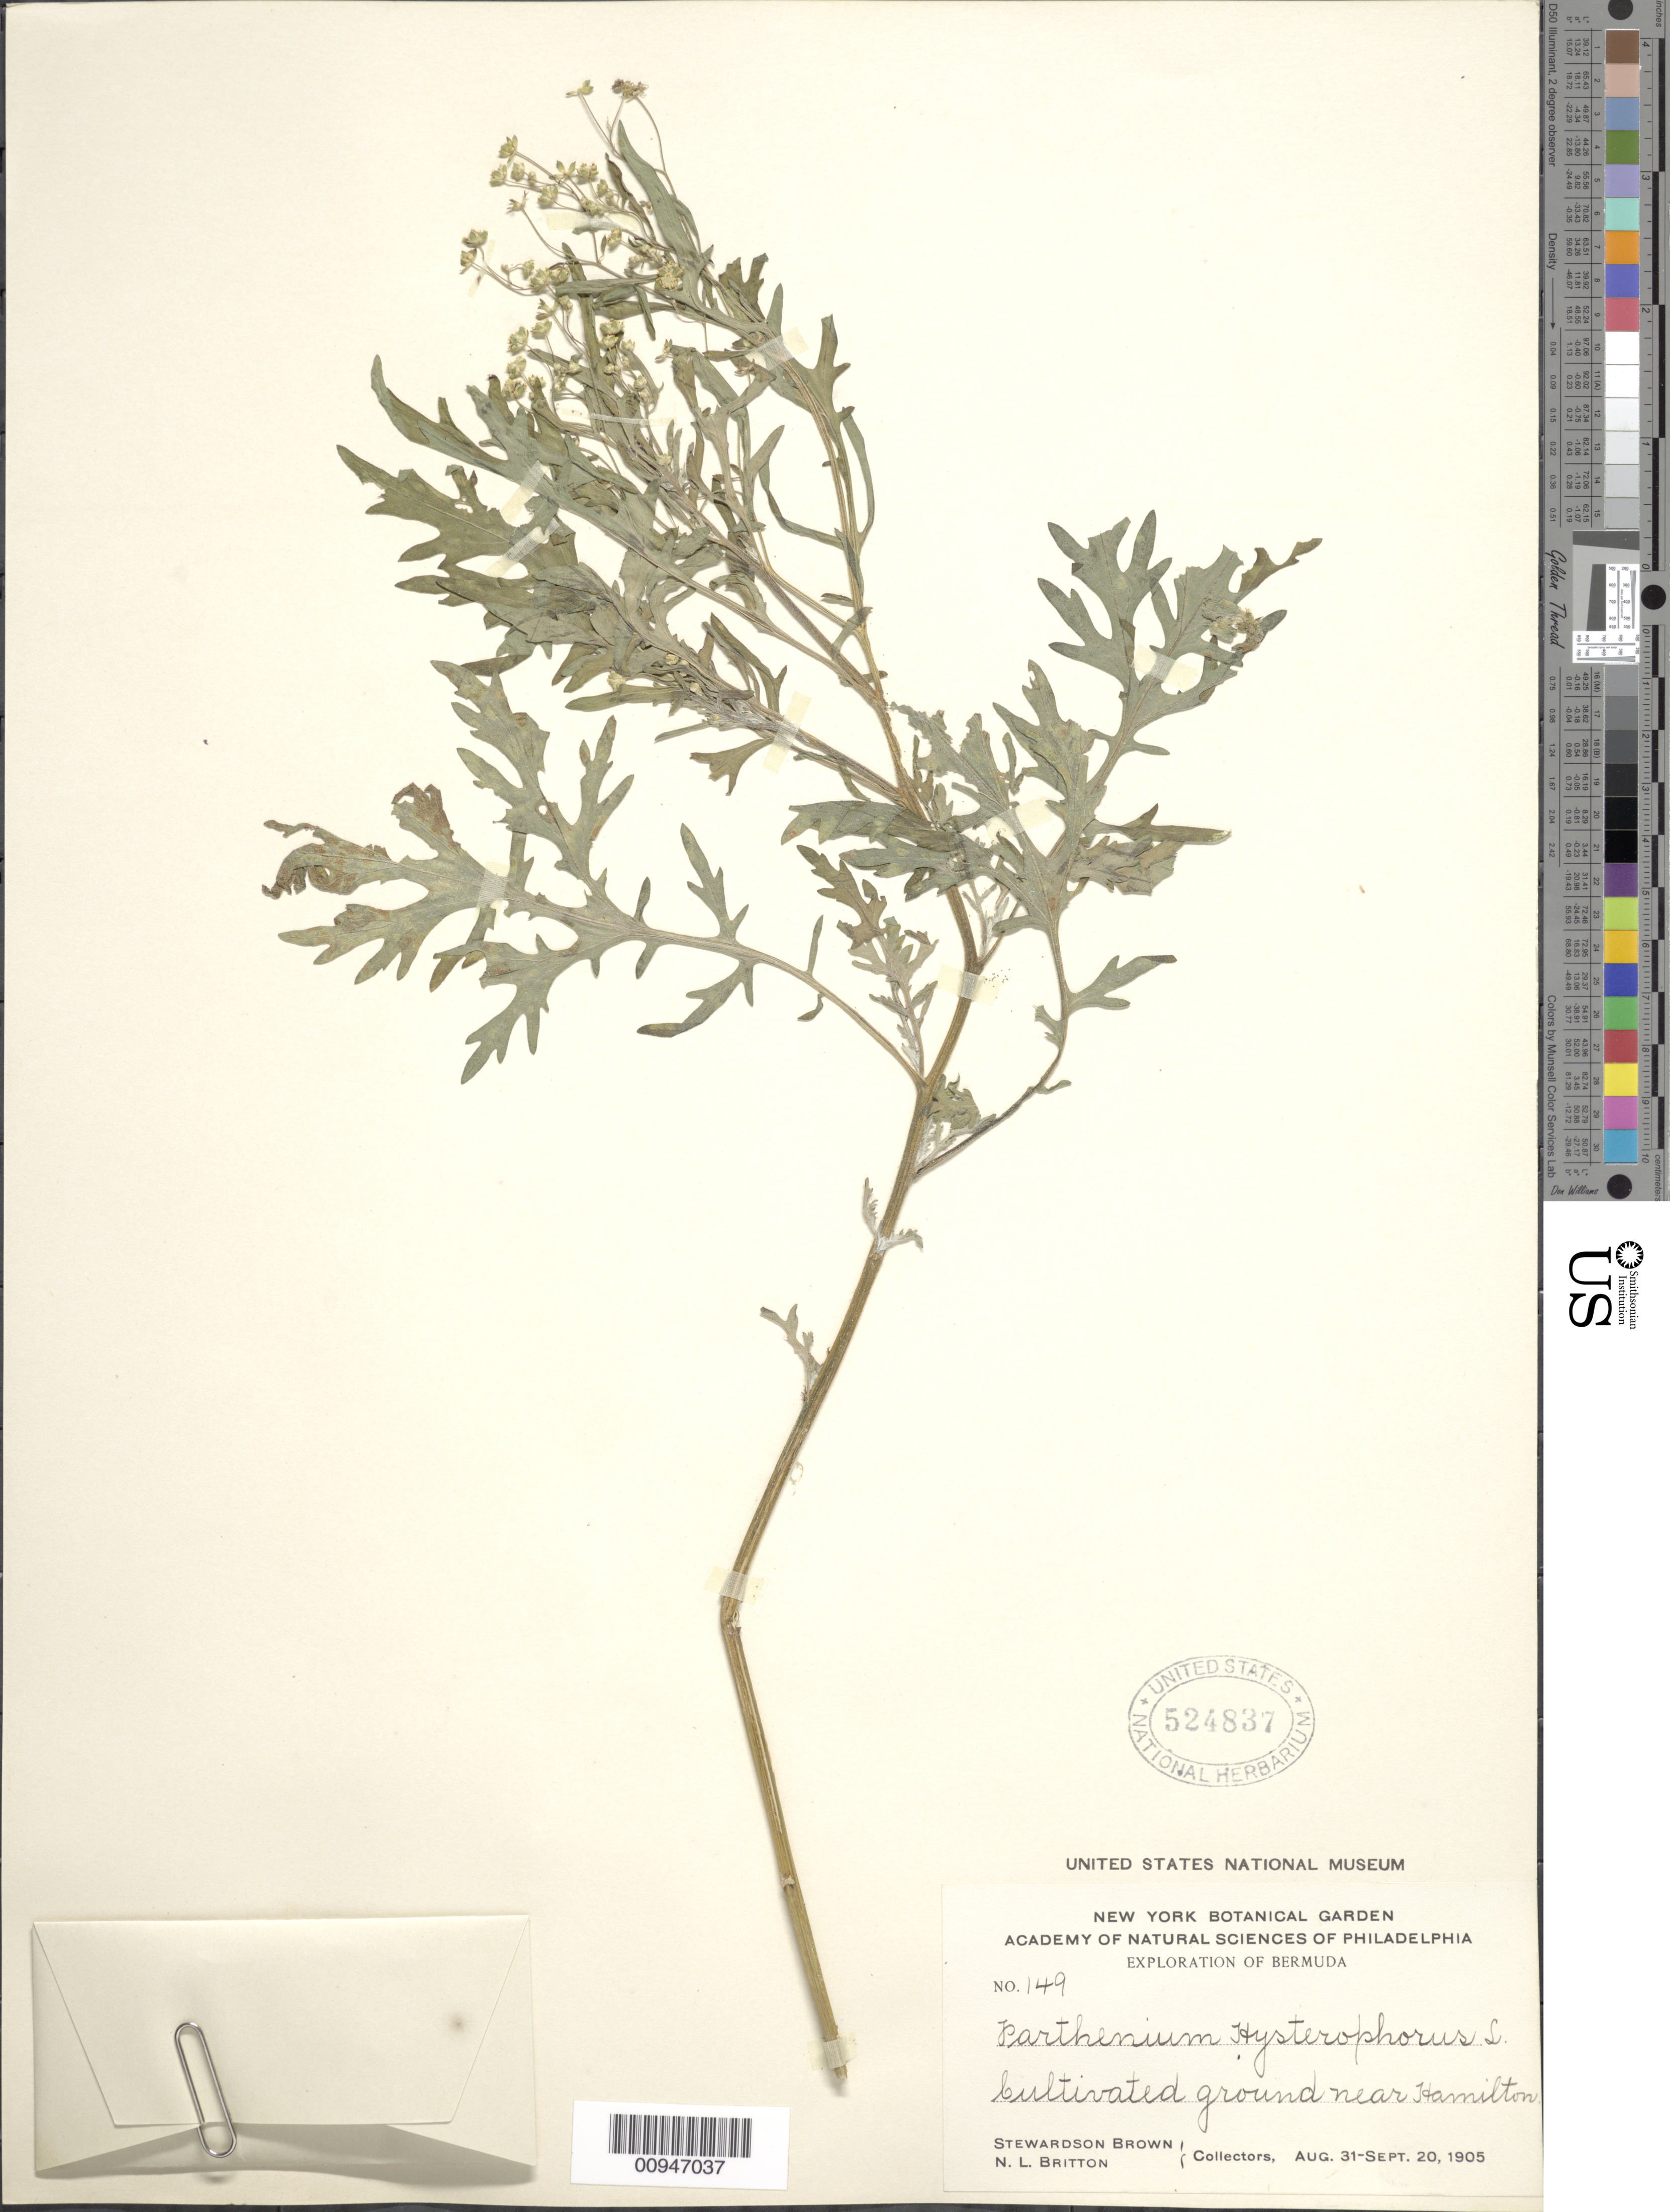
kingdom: Plantae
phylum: Tracheophyta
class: Magnoliopsida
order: Asterales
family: Asteraceae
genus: Parthenium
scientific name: Parthenium hysterophorus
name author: L.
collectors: S. Brown & N. Britton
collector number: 149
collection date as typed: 31 Aug 1905 to 20 Sep 1905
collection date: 1905-08-31/1905-09-20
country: Bermuda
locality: Near Hamilton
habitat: Cultivated ground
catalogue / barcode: US 524837